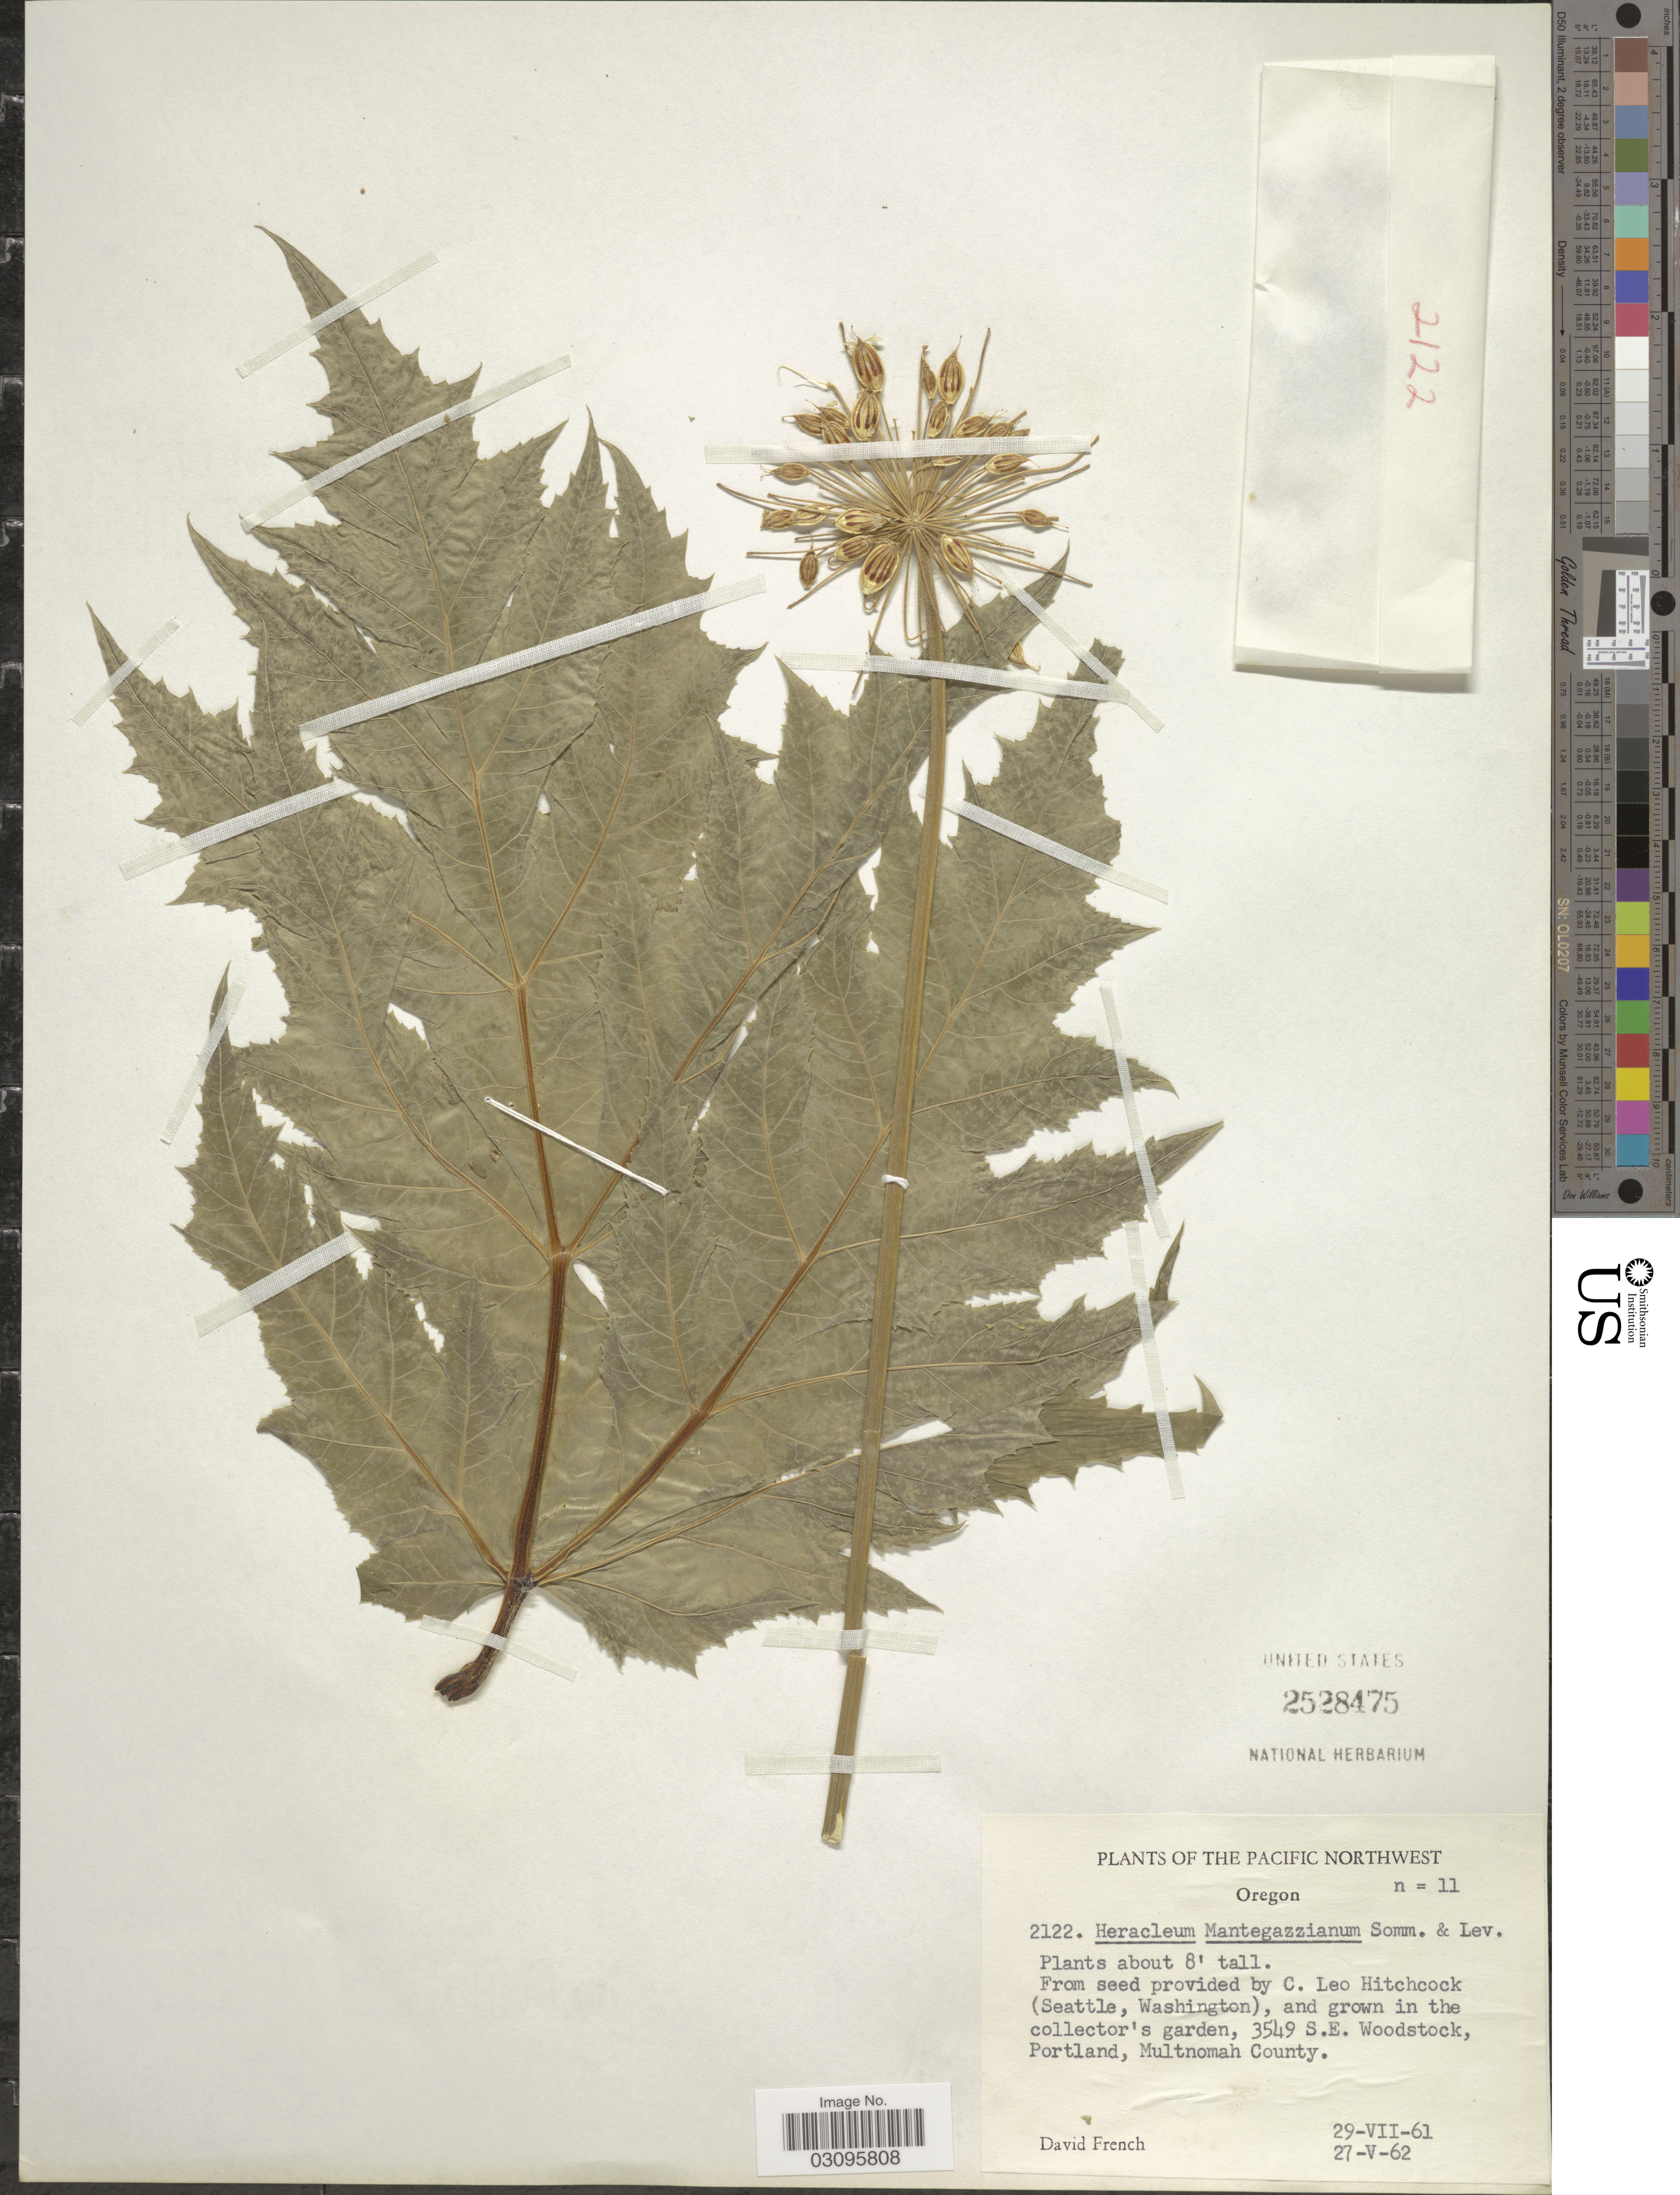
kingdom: Plantae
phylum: Tracheophyta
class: Magnoliopsida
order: Apiales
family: Apiaceae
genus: Heracleum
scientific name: Heracleum mantegazzianum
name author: Sommier & Levier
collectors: D. W. French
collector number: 2122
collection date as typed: Transcribed d/m/y: 29/7/61 to 27/5/62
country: United States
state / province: Oregon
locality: The Pacific Northwest. In the collector's garden, 3549 S.E. Woodstock, Portland, Multnomah County.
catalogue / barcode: US 2528475